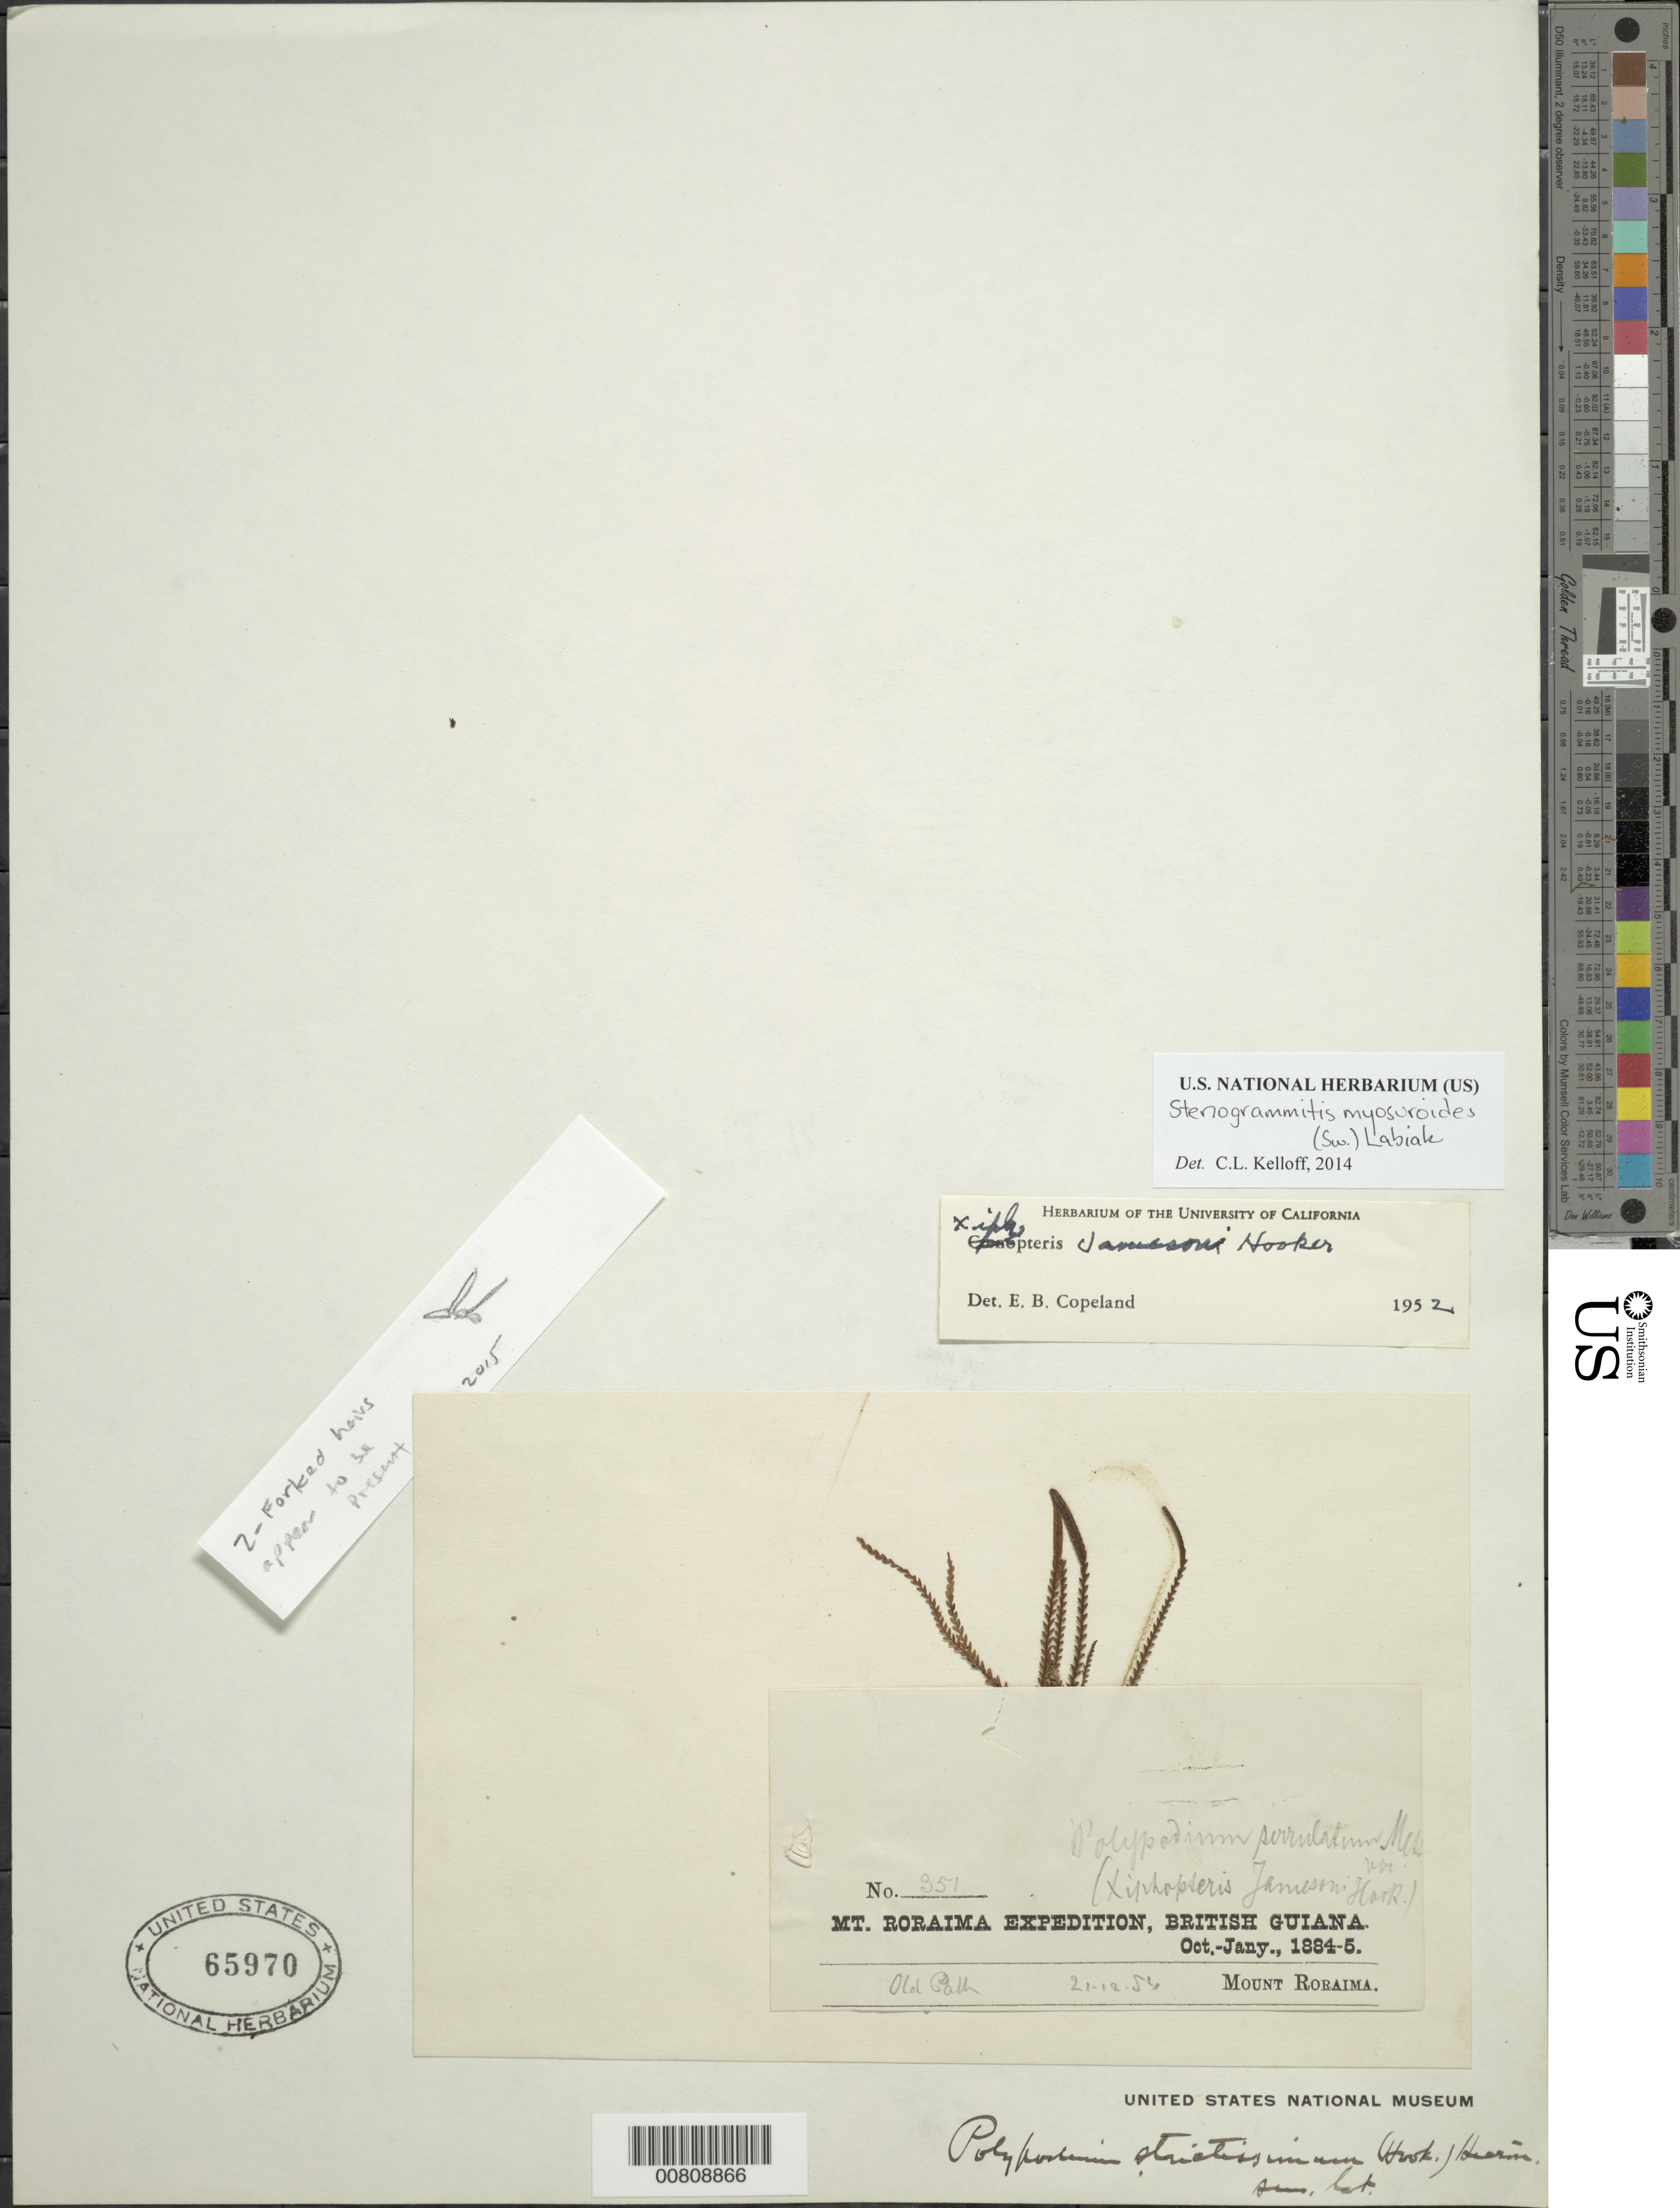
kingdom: Plantae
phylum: Tracheophyta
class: Polypodiopsida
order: Polypodiales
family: Polypodiaceae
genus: Stenogrammitis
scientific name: Stenogrammitis myosuroides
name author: (Sw.) Labiak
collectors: E. F. im Thurn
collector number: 351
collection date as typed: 21 December 1884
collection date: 1884-12-21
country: Guyana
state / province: Cuyuni-Mazaruni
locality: Mt. Roraima, "Old Path"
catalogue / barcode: US 65970